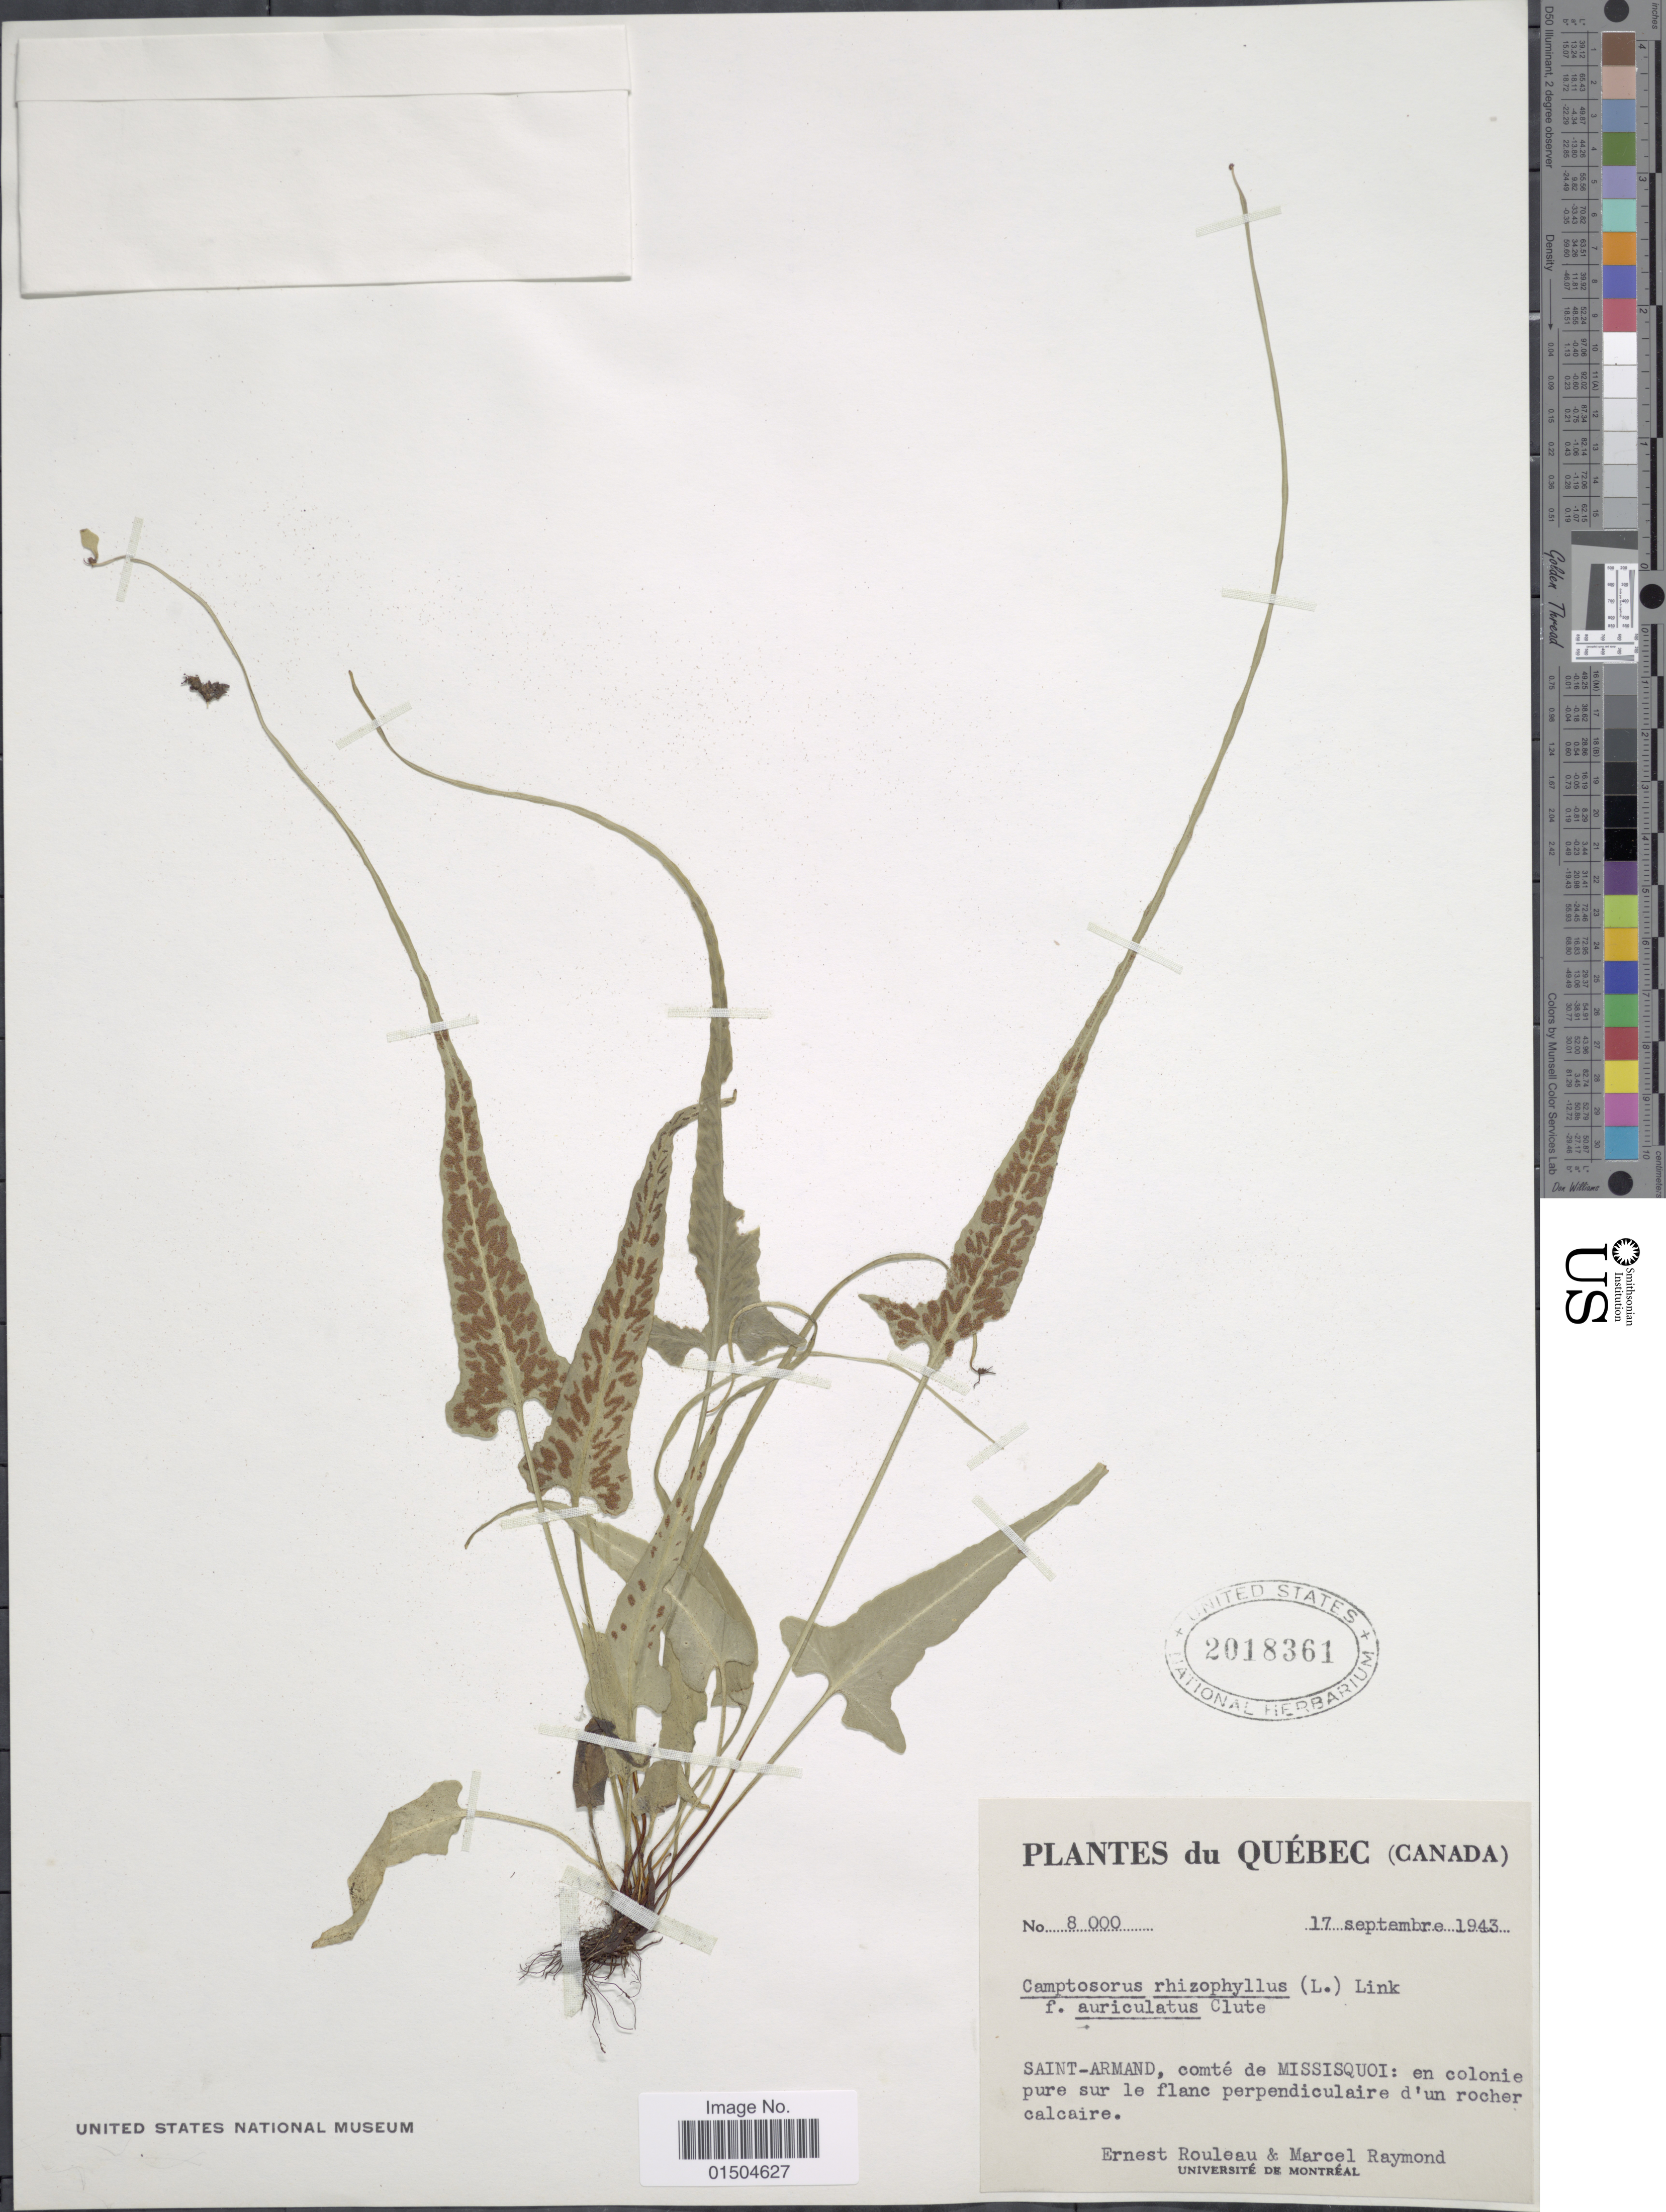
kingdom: Plantae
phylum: Tracheophyta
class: Polypodiopsida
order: Polypodiales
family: Aspleniaceae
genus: Asplenium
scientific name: Asplenium rhizophyllum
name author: L.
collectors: J. Rouleau & M. Raymond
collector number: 8000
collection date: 1943-09-17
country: Canada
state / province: Quebec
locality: Saint-Armand, comté de Missisquoi: en colonie pure sur le flanc perpendiculaire d'un rocher calcaire.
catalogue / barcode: US 2018361